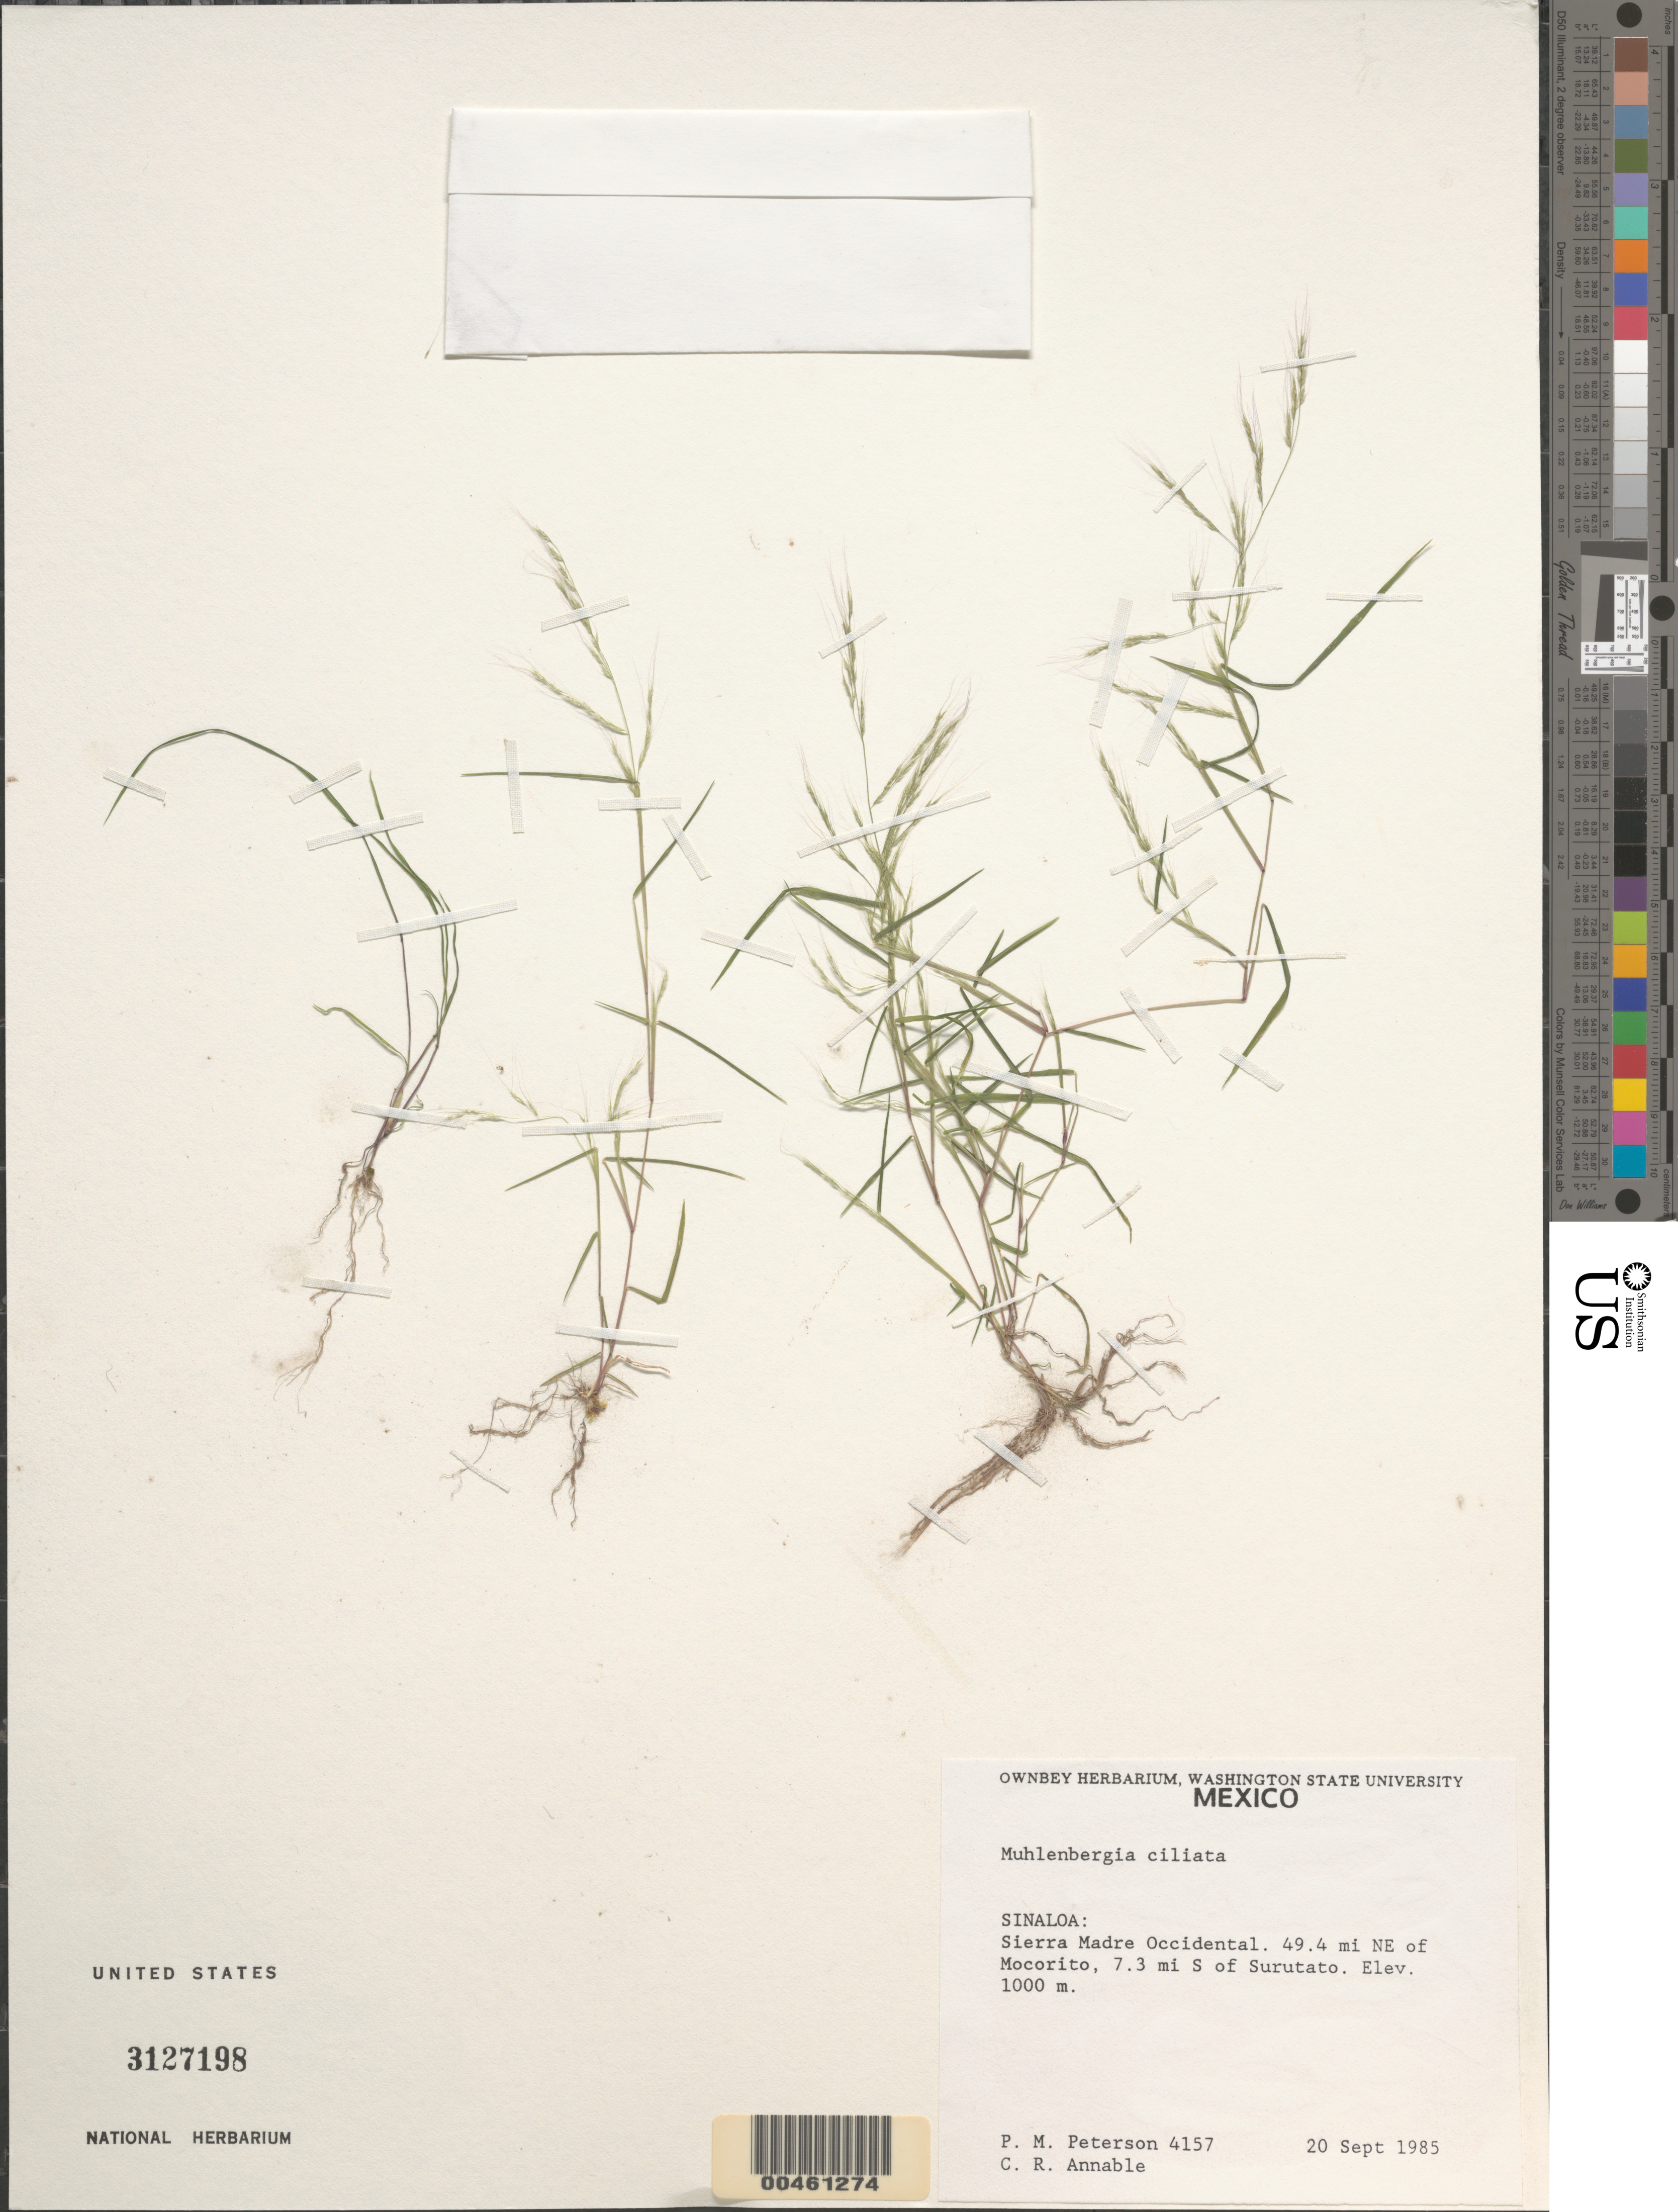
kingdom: Plantae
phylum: Tracheophyta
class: Liliopsida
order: Poales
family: Poaceae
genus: Muhlenbergia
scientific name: Muhlenbergia ciliata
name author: (Kunth) Trin.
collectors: P. M. Peterson & C. R. Annable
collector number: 04157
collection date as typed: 20 Sep 1985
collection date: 1985-09-20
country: Mexico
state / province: Sinaloa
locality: Sierra Madre Occidental, 49.4 miles NE of Mocorito, 7.3 miles south of Surutato.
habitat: Slopes associated with Pinus and Quercus.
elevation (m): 1000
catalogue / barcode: US 3127198